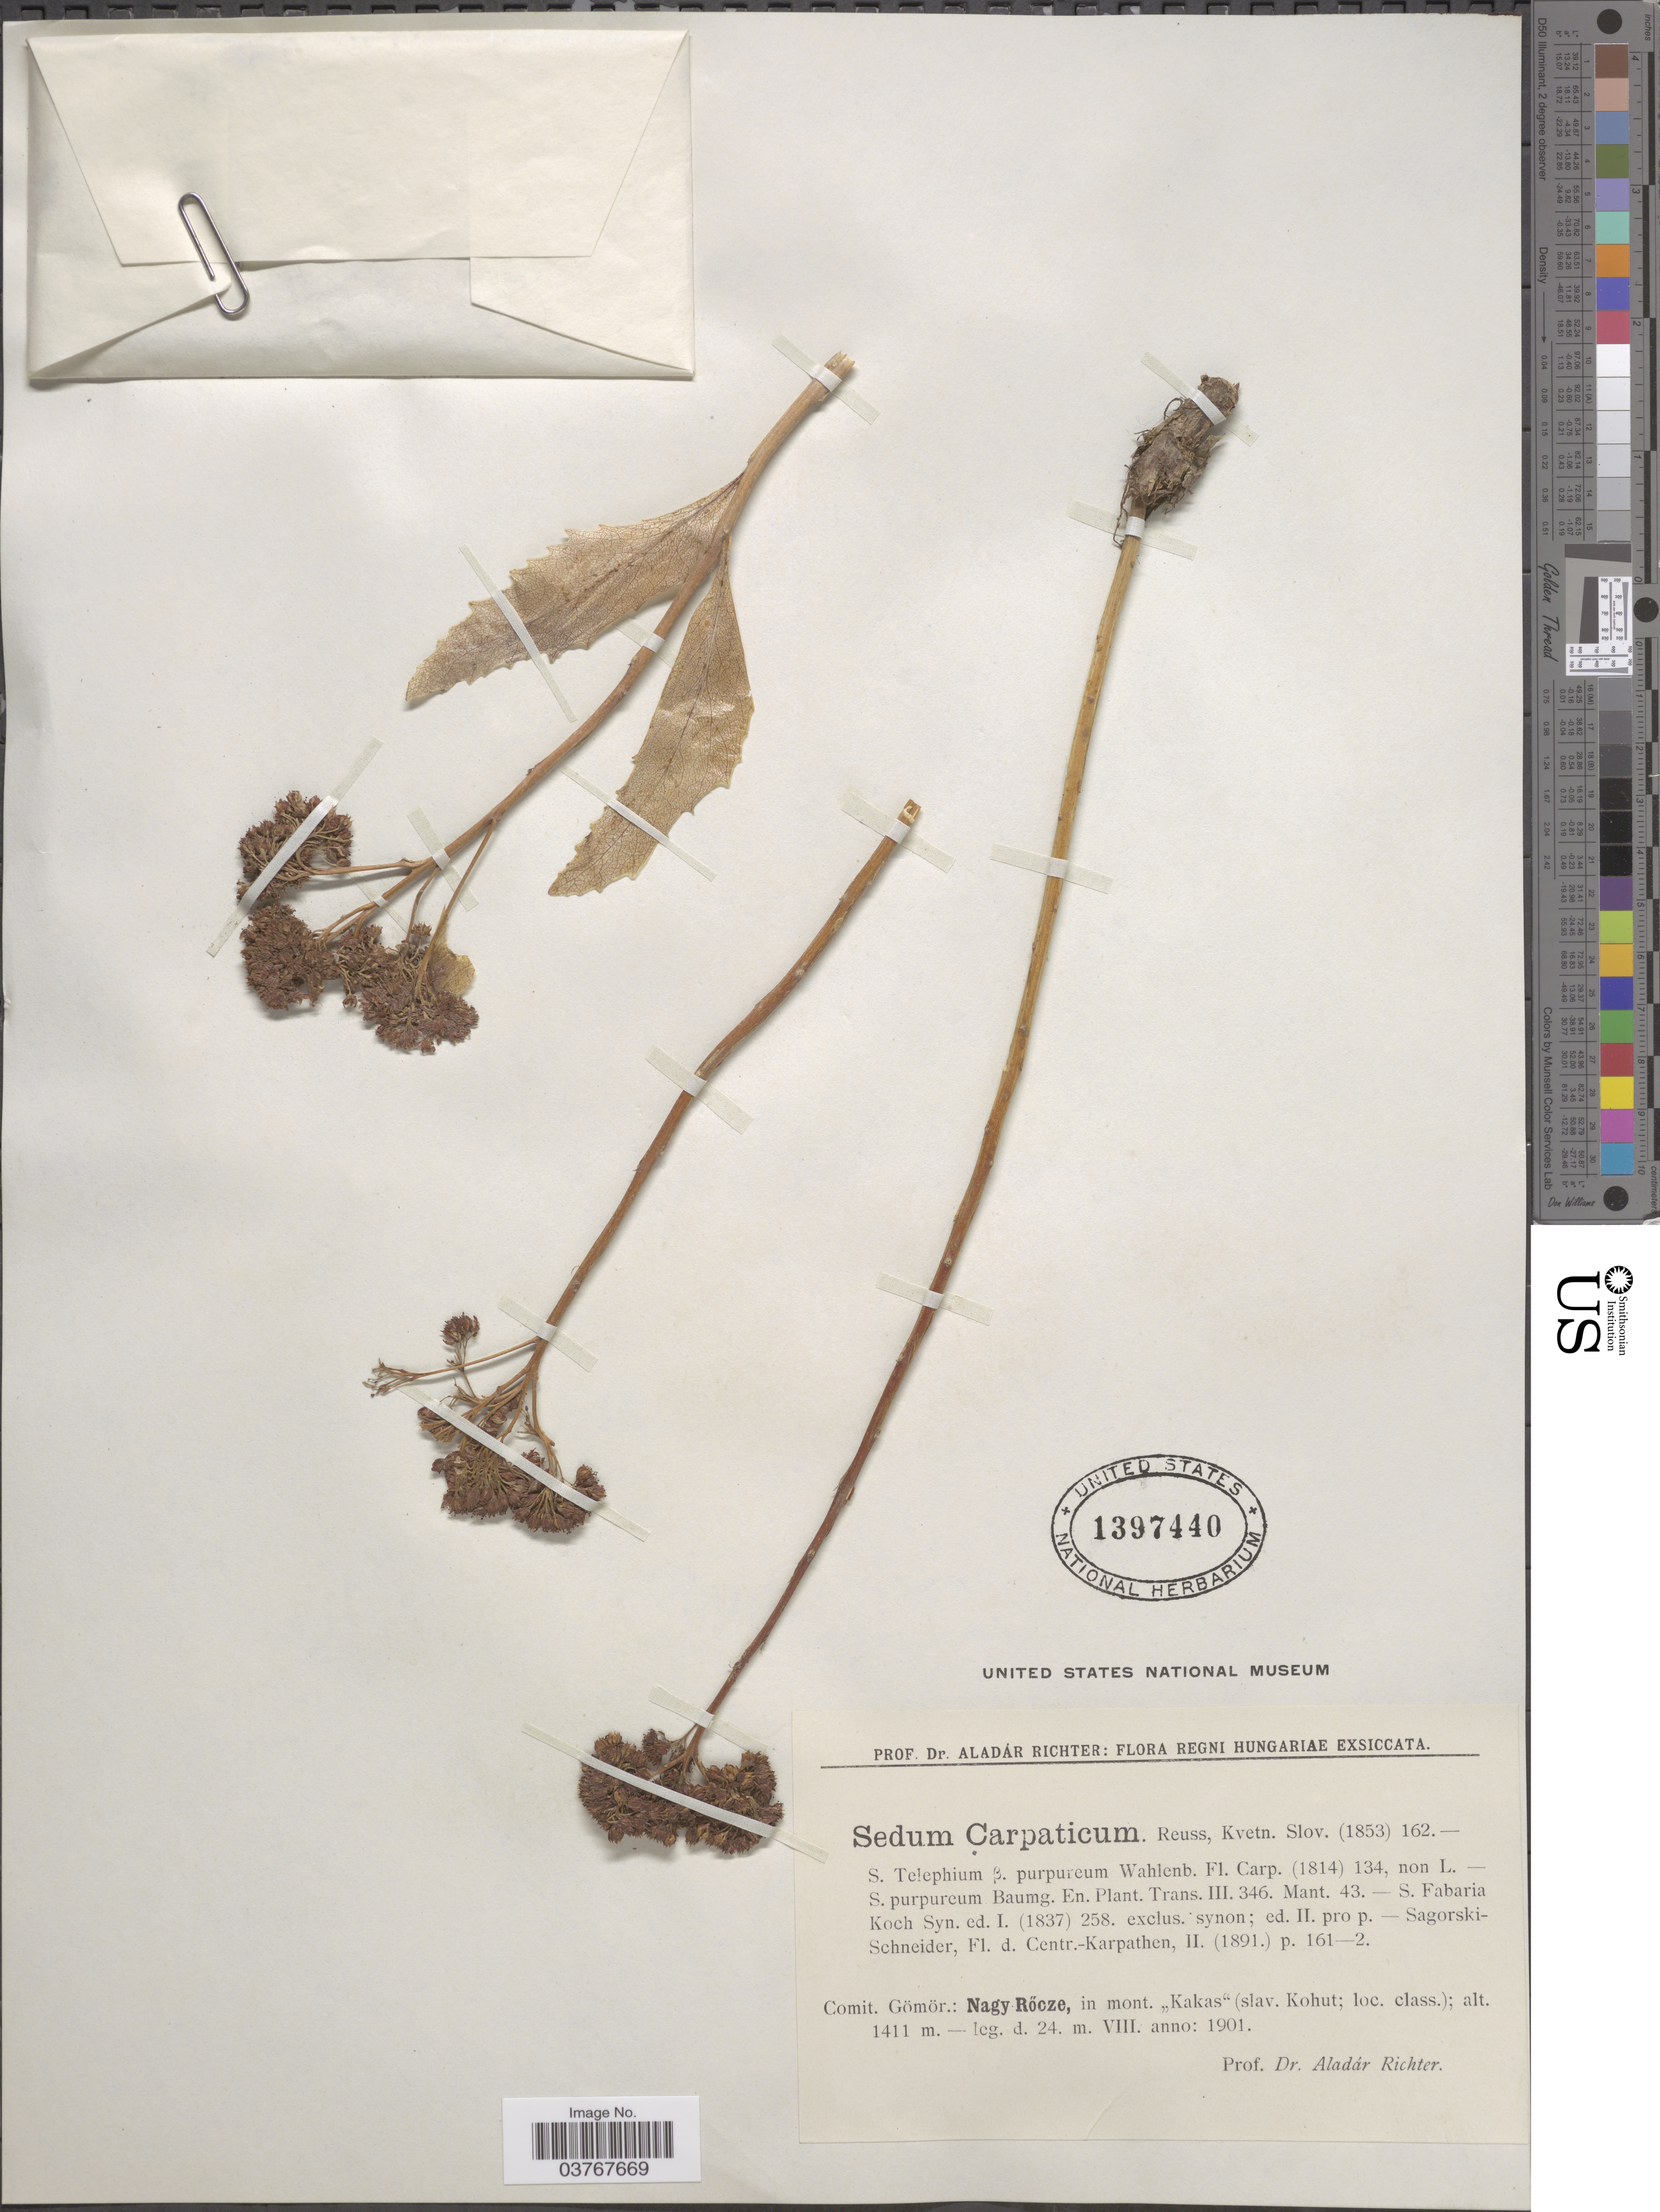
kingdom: Plantae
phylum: Tracheophyta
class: Magnoliopsida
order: Saxifragales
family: Crassulaceae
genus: Sedum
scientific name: Sedum carpaticum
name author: G. Reuss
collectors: V. A. Richter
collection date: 1901-08-24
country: Hungary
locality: Regni Hungaricae. Comit. Gömör.: Nagy Rócze, in mont. "Kakas" (slav. Kohut; loc. class.).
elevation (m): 1411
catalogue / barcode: US 1397440